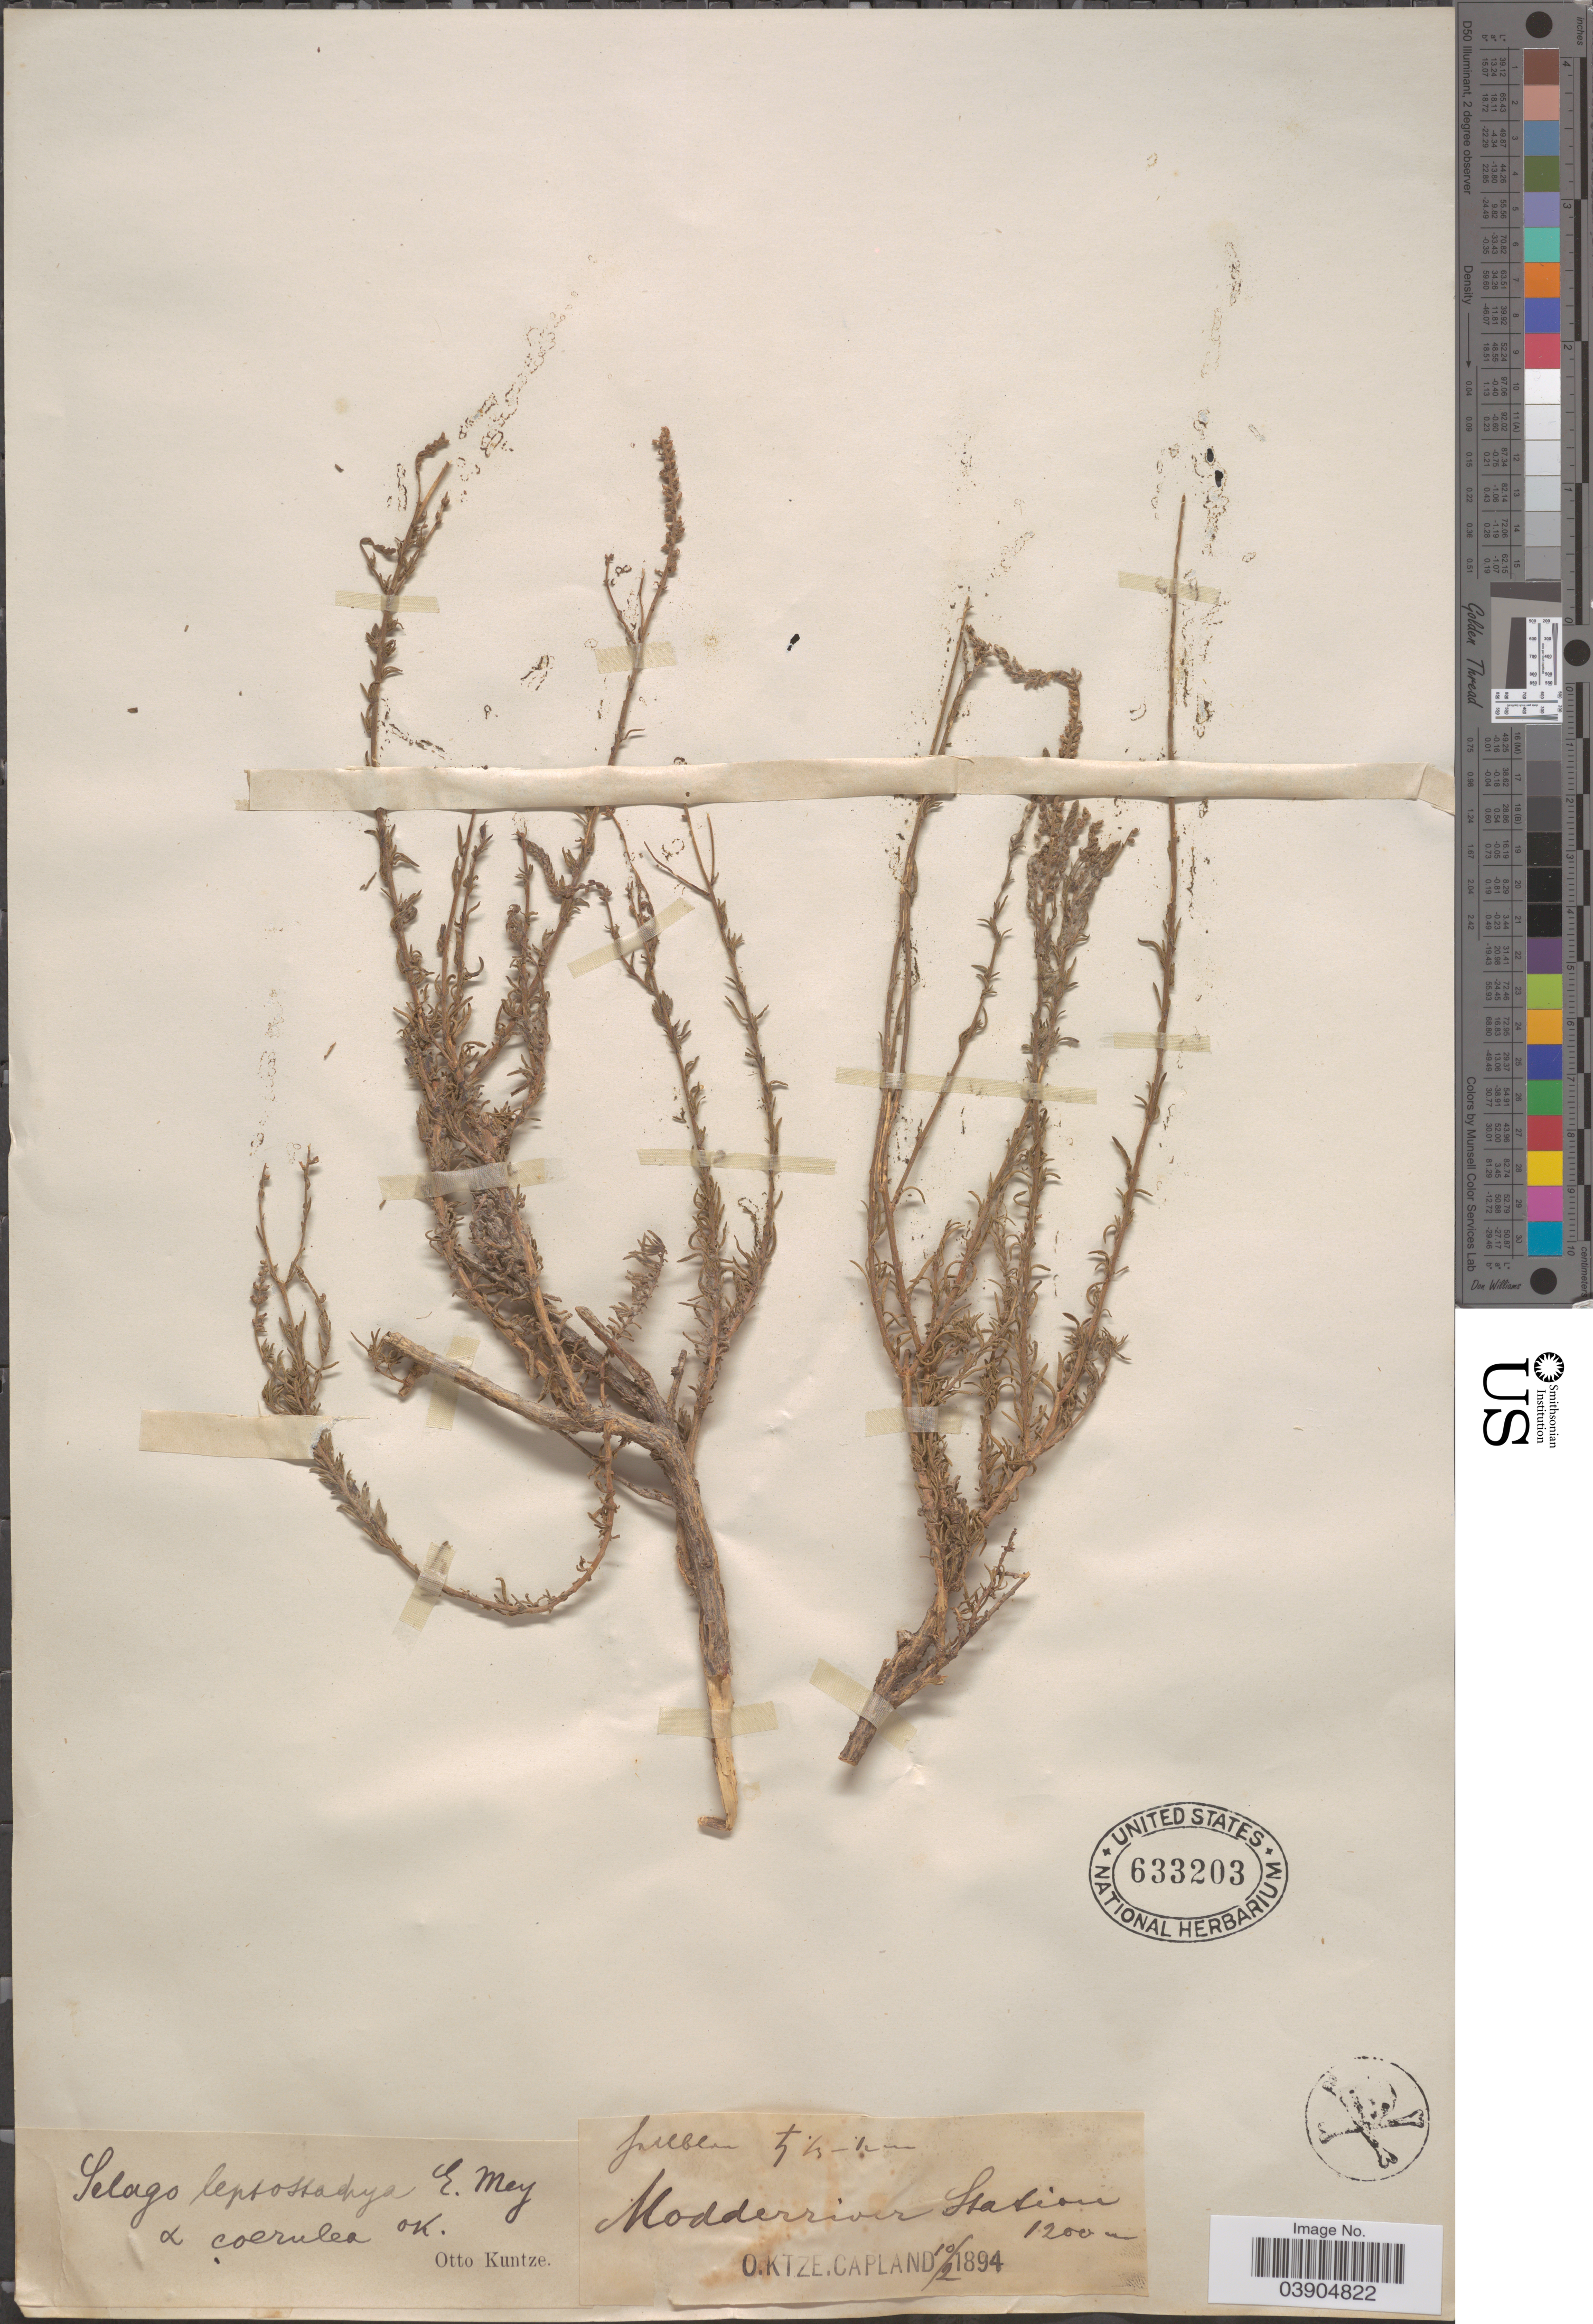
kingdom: Plantae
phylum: Tracheophyta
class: Magnoliopsida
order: Lamiales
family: Scrophulariaceae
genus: Selago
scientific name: Selago leptostachya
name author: E. Mey.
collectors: C.E.O. Kuntze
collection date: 1894-02-10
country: South Africa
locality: Modderriver Station.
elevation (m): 1200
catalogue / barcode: US 633203